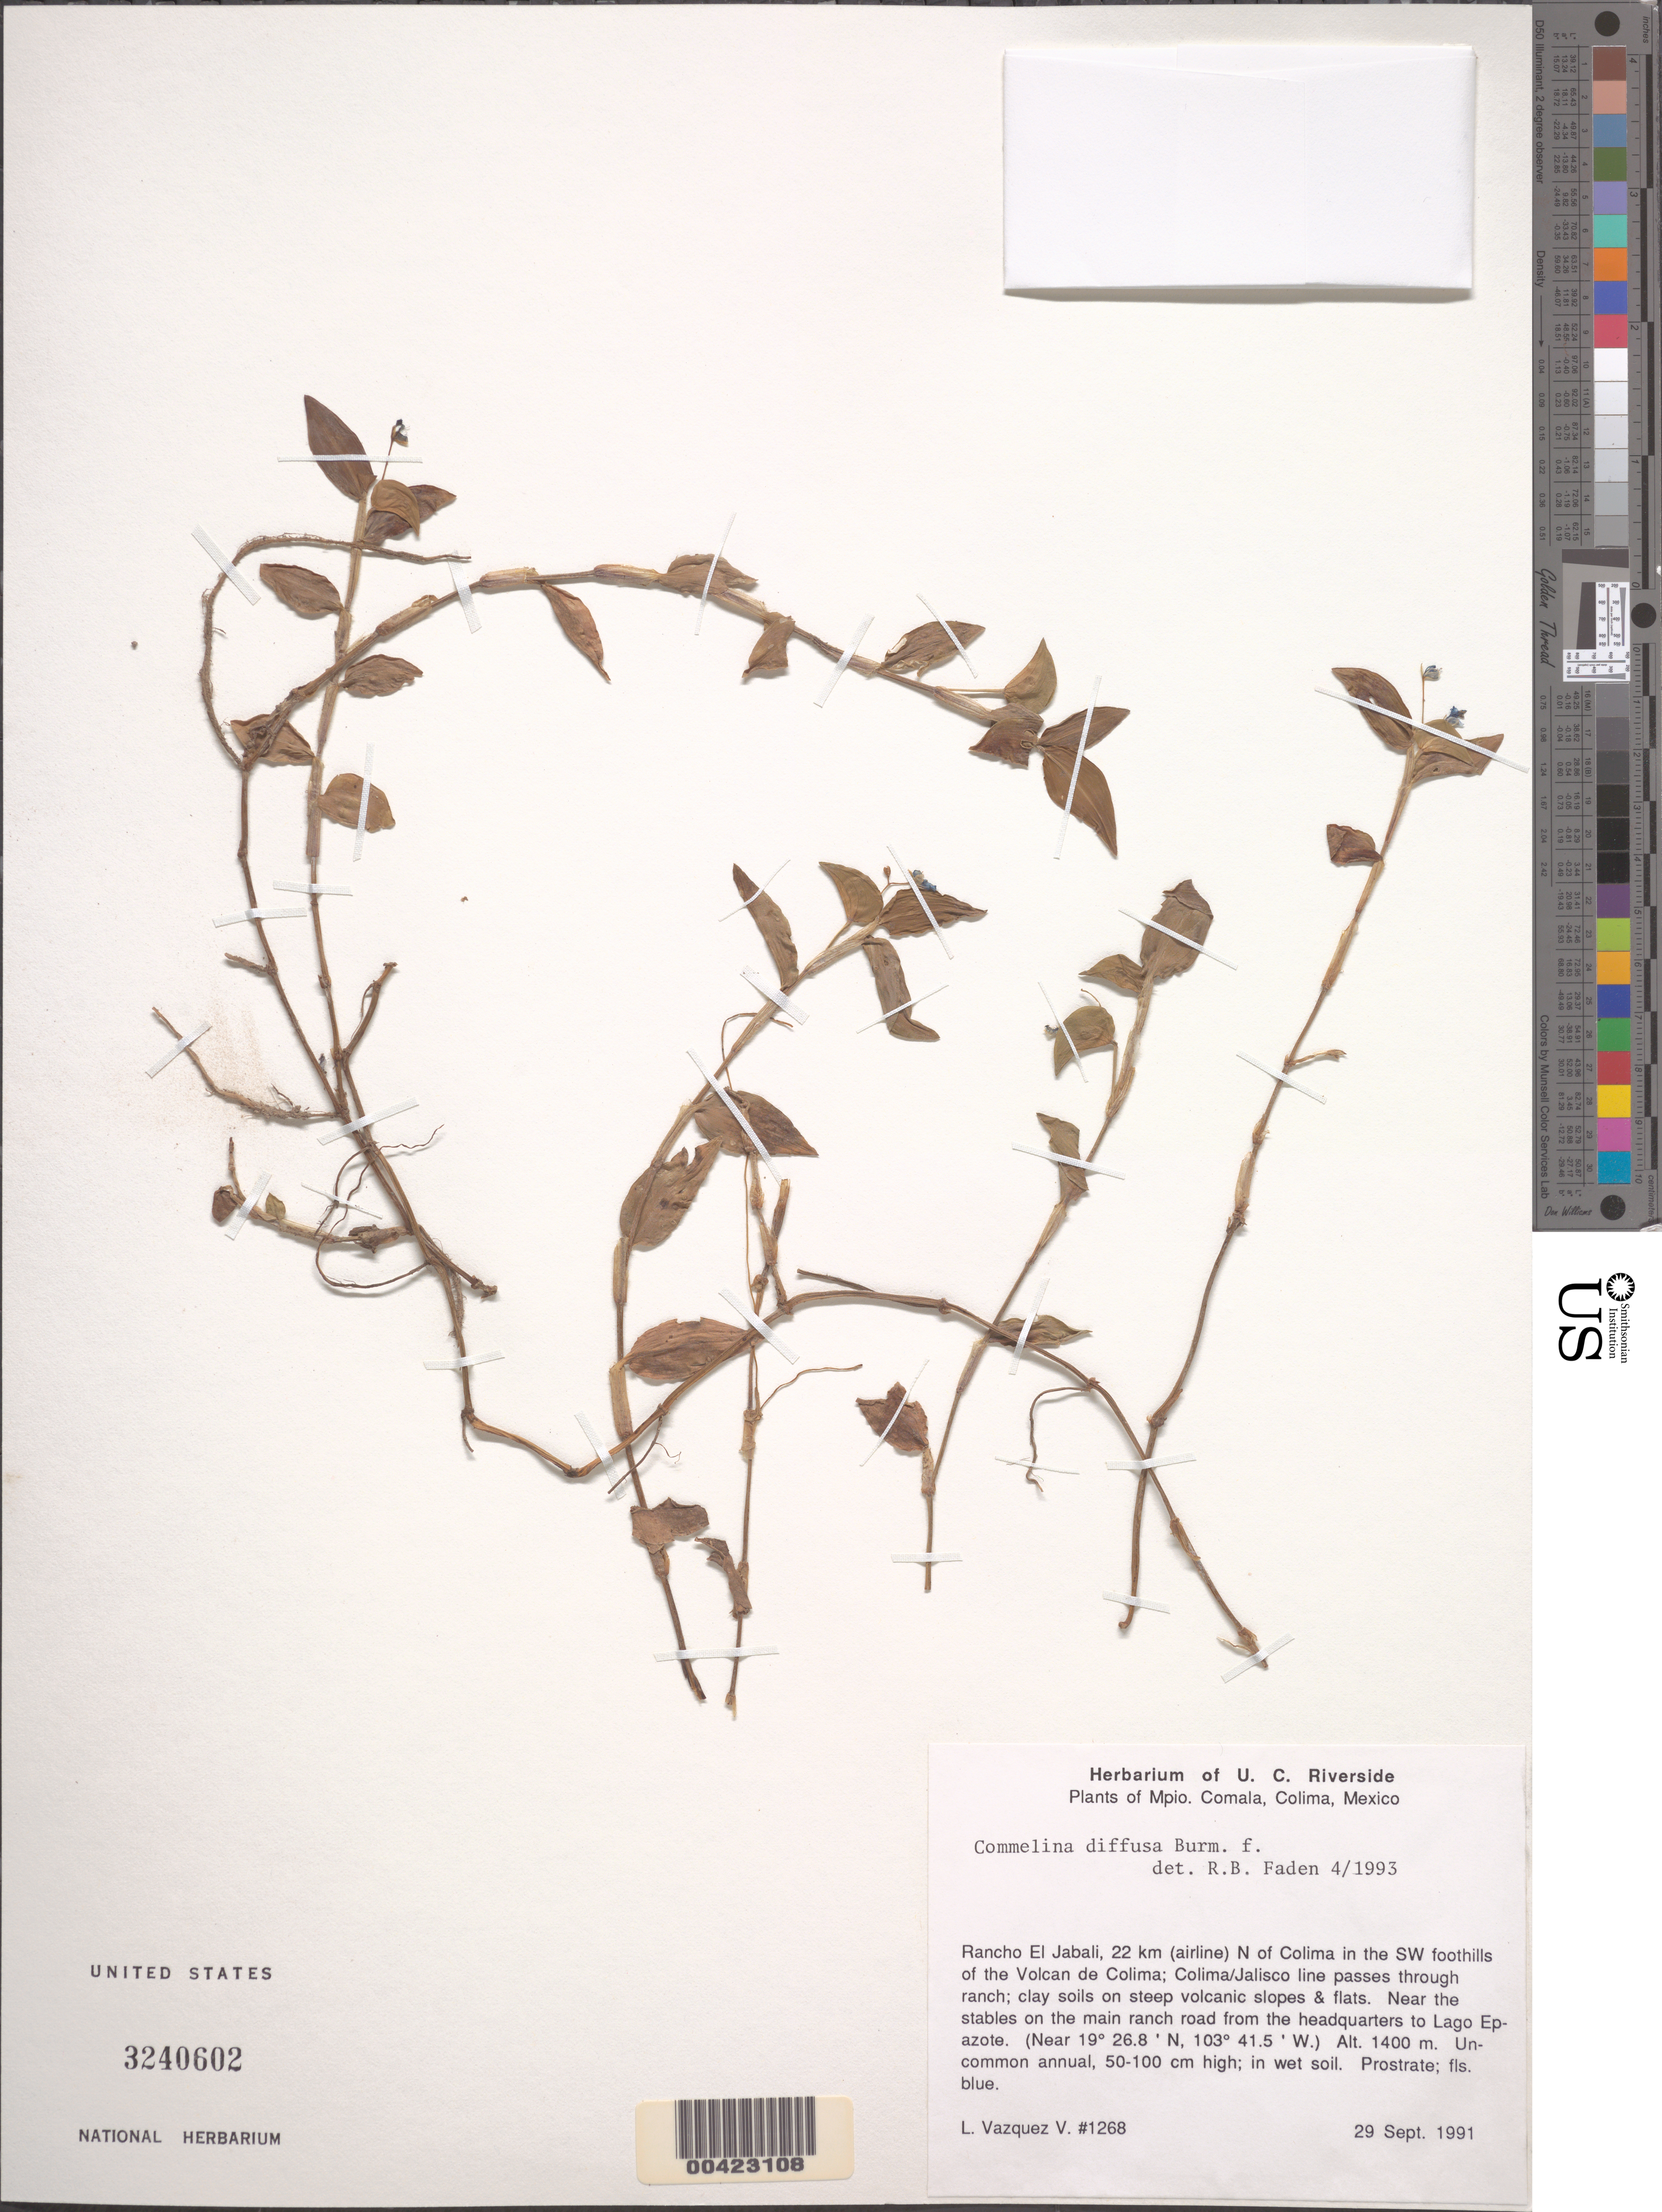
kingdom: Plantae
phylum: Tracheophyta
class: Liliopsida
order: Commelinales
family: Commelinaceae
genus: Commelina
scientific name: Commelina diffusa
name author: Burm. f.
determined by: Faden, Robert B., (US), Smithsonian Institution - National Museum of Natural History (UNITED STATES)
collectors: L. Vazquez V.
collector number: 1268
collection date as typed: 29 Sep 1991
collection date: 1991-09-29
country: Mexico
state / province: Colima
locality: Comala, Rancho El Jabali, N of Colima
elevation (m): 1400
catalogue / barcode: US 3240602